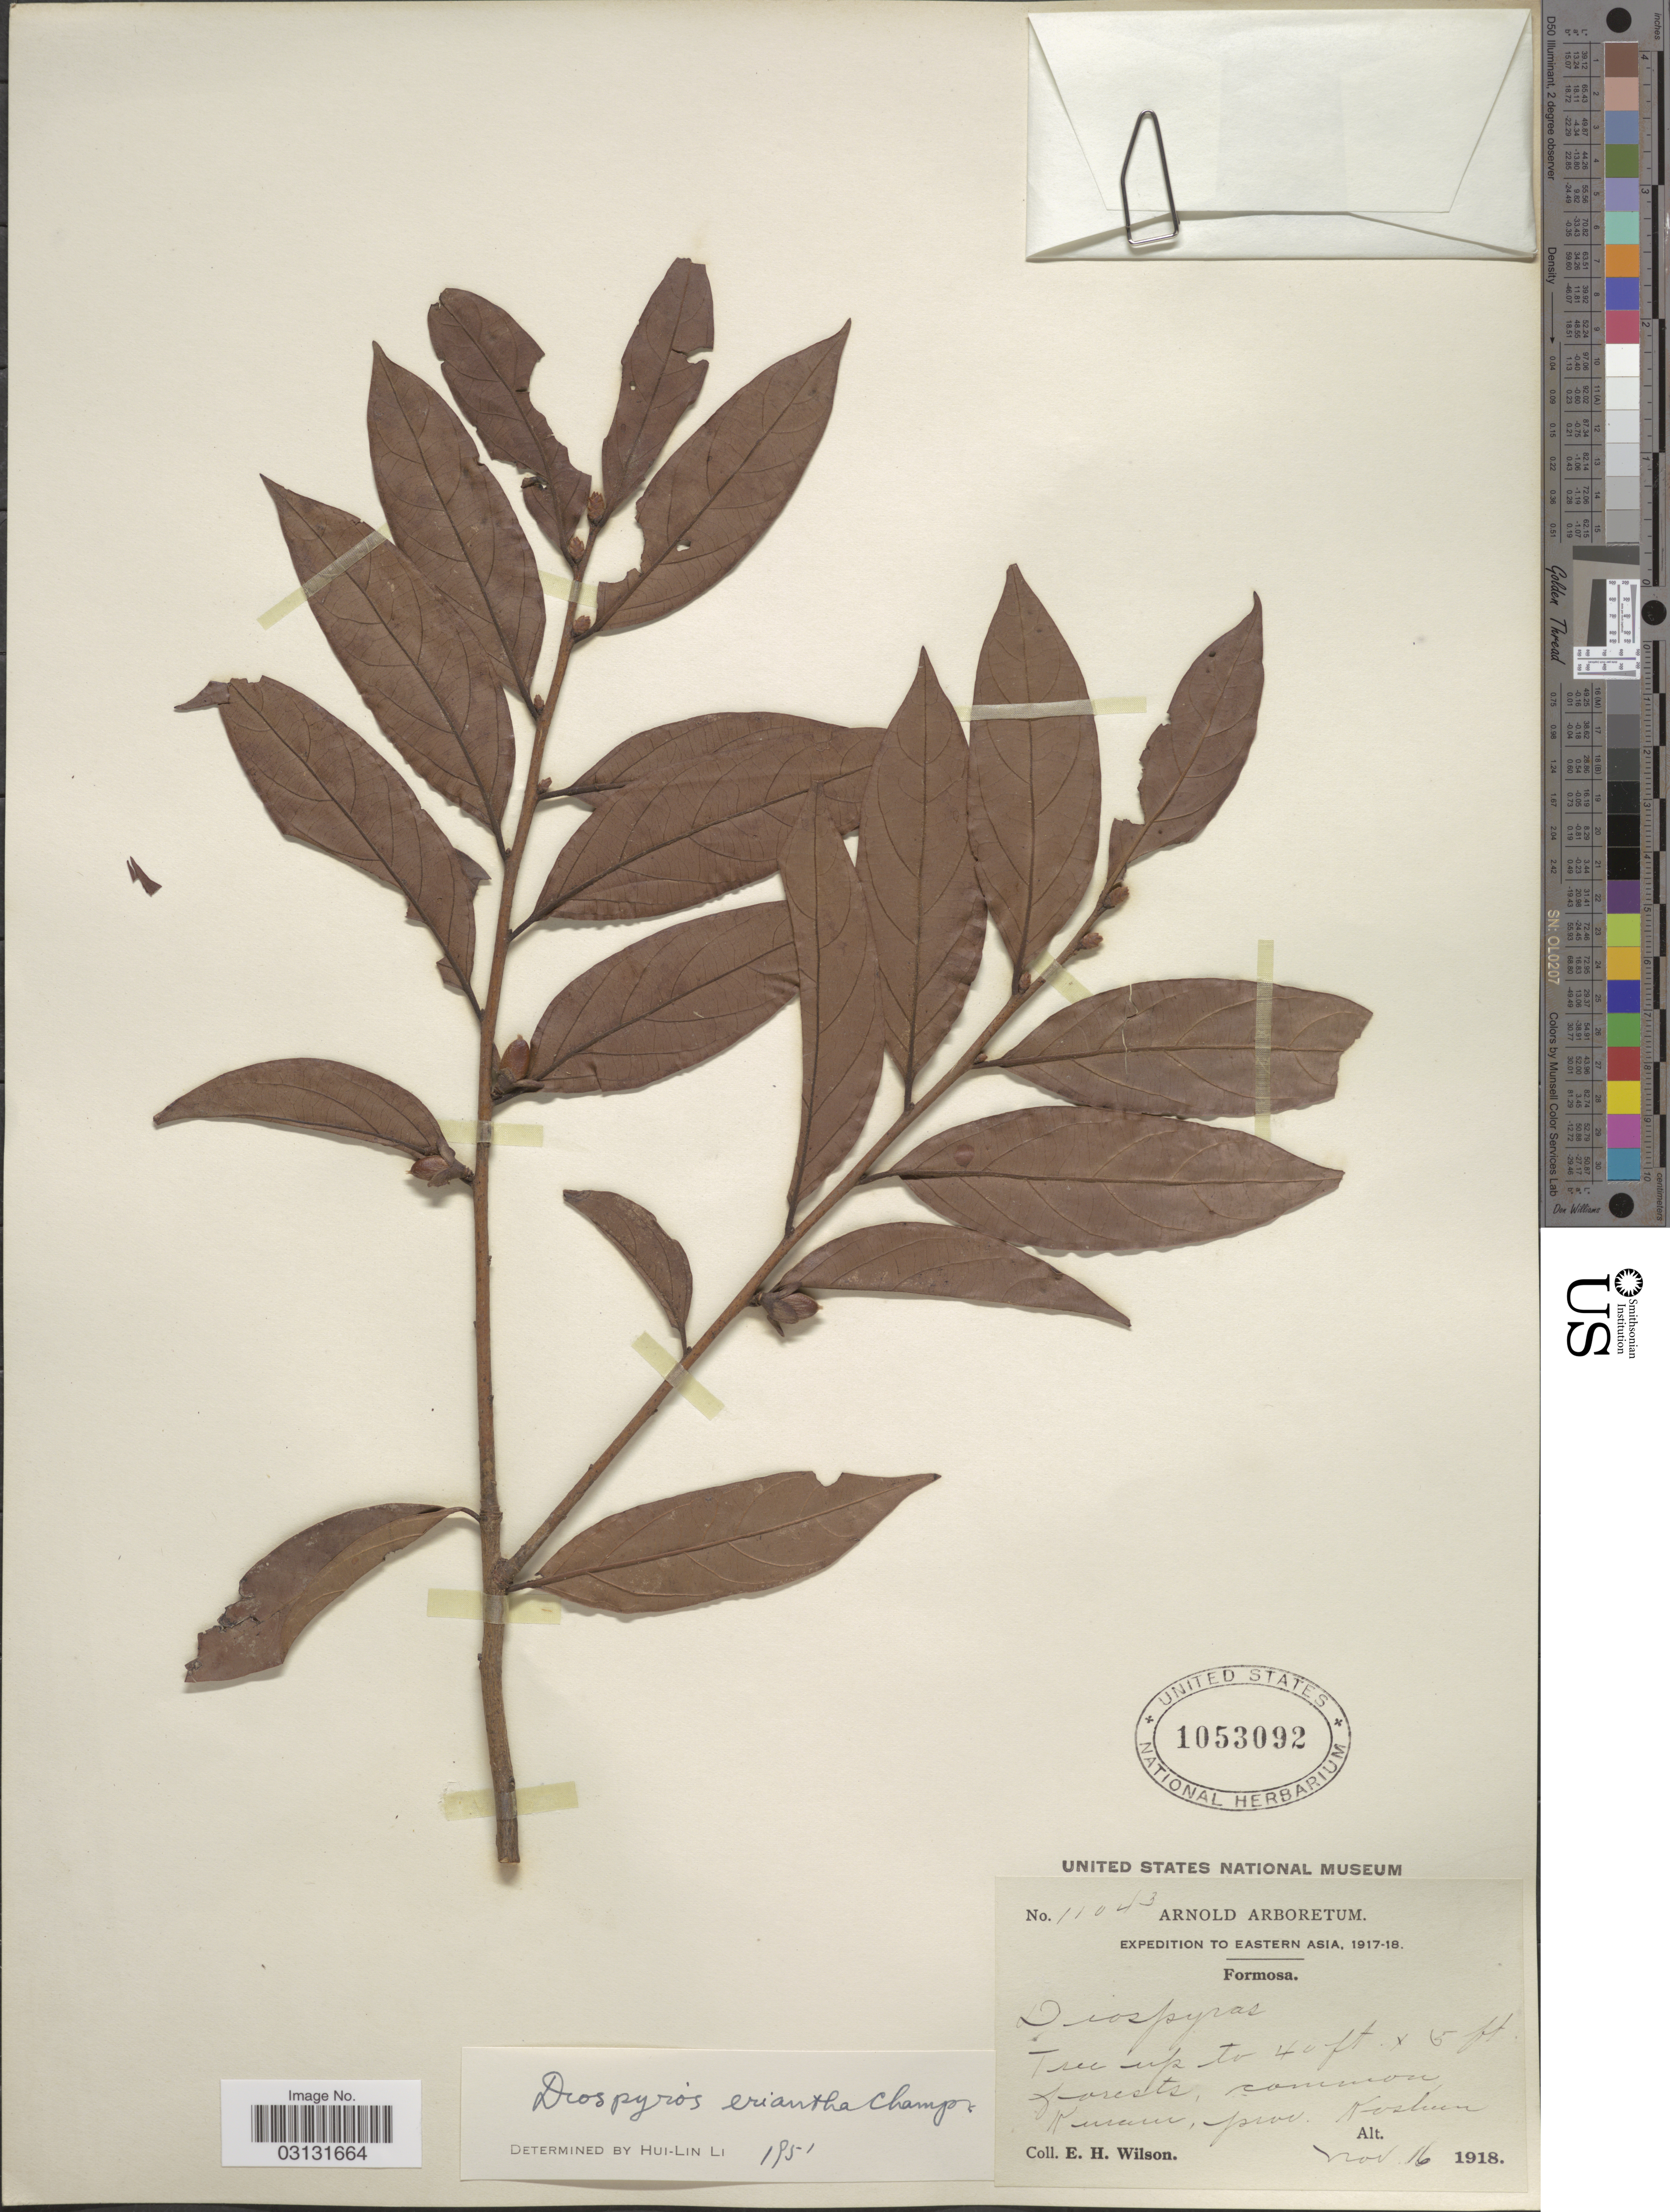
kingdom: Plantae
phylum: Tracheophyta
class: Magnoliopsida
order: Ericales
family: Ebenaceae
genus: Diospyros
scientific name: Diospyros eriantha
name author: Champ. ex Benth.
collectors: E. Wilson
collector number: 11043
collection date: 1918-11-16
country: Taiwan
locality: Eastern Asia. Formosa. Kurasu, prov. Koshun.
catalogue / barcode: US 1053092